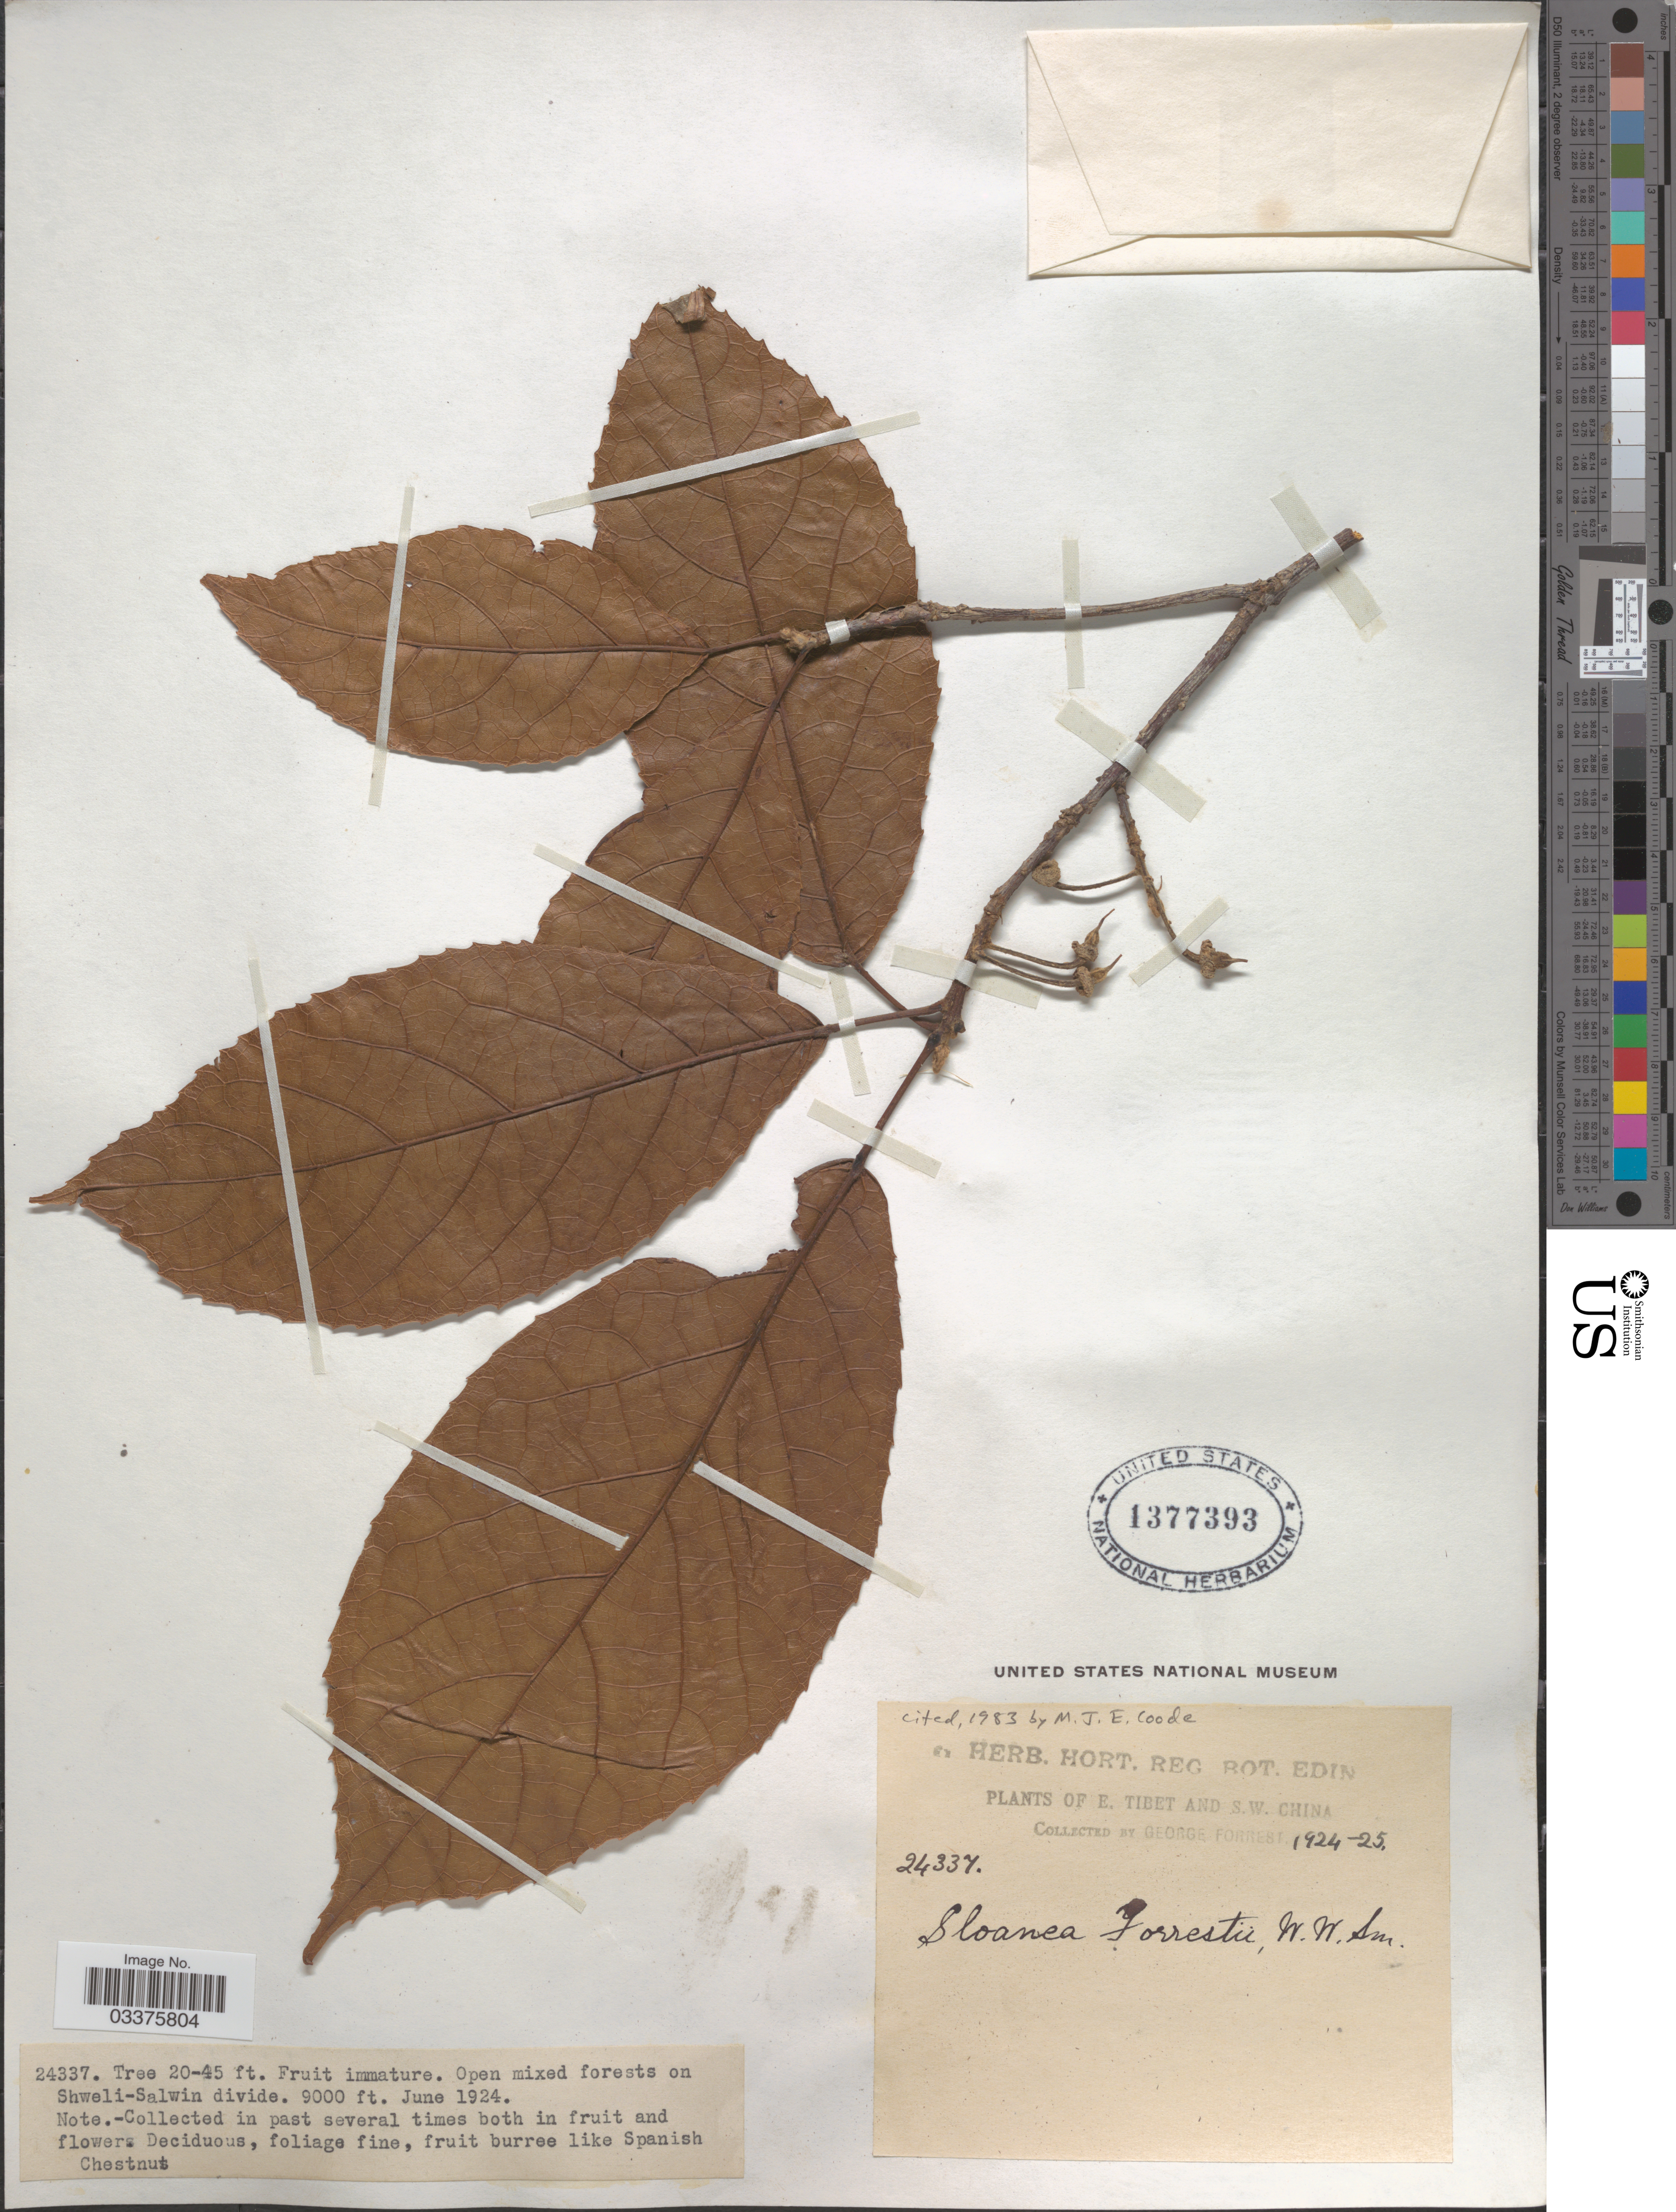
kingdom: Plantae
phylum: Tracheophyta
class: Magnoliopsida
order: Oxalidales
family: Elaeocarpaceae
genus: Sloanea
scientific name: Sloanea forrestii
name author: W.W. Sm.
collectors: G. Forrest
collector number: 24337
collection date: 1924-06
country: China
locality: On Shweli-Salwin divide. S. W. China.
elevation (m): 2743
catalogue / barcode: US 1377393